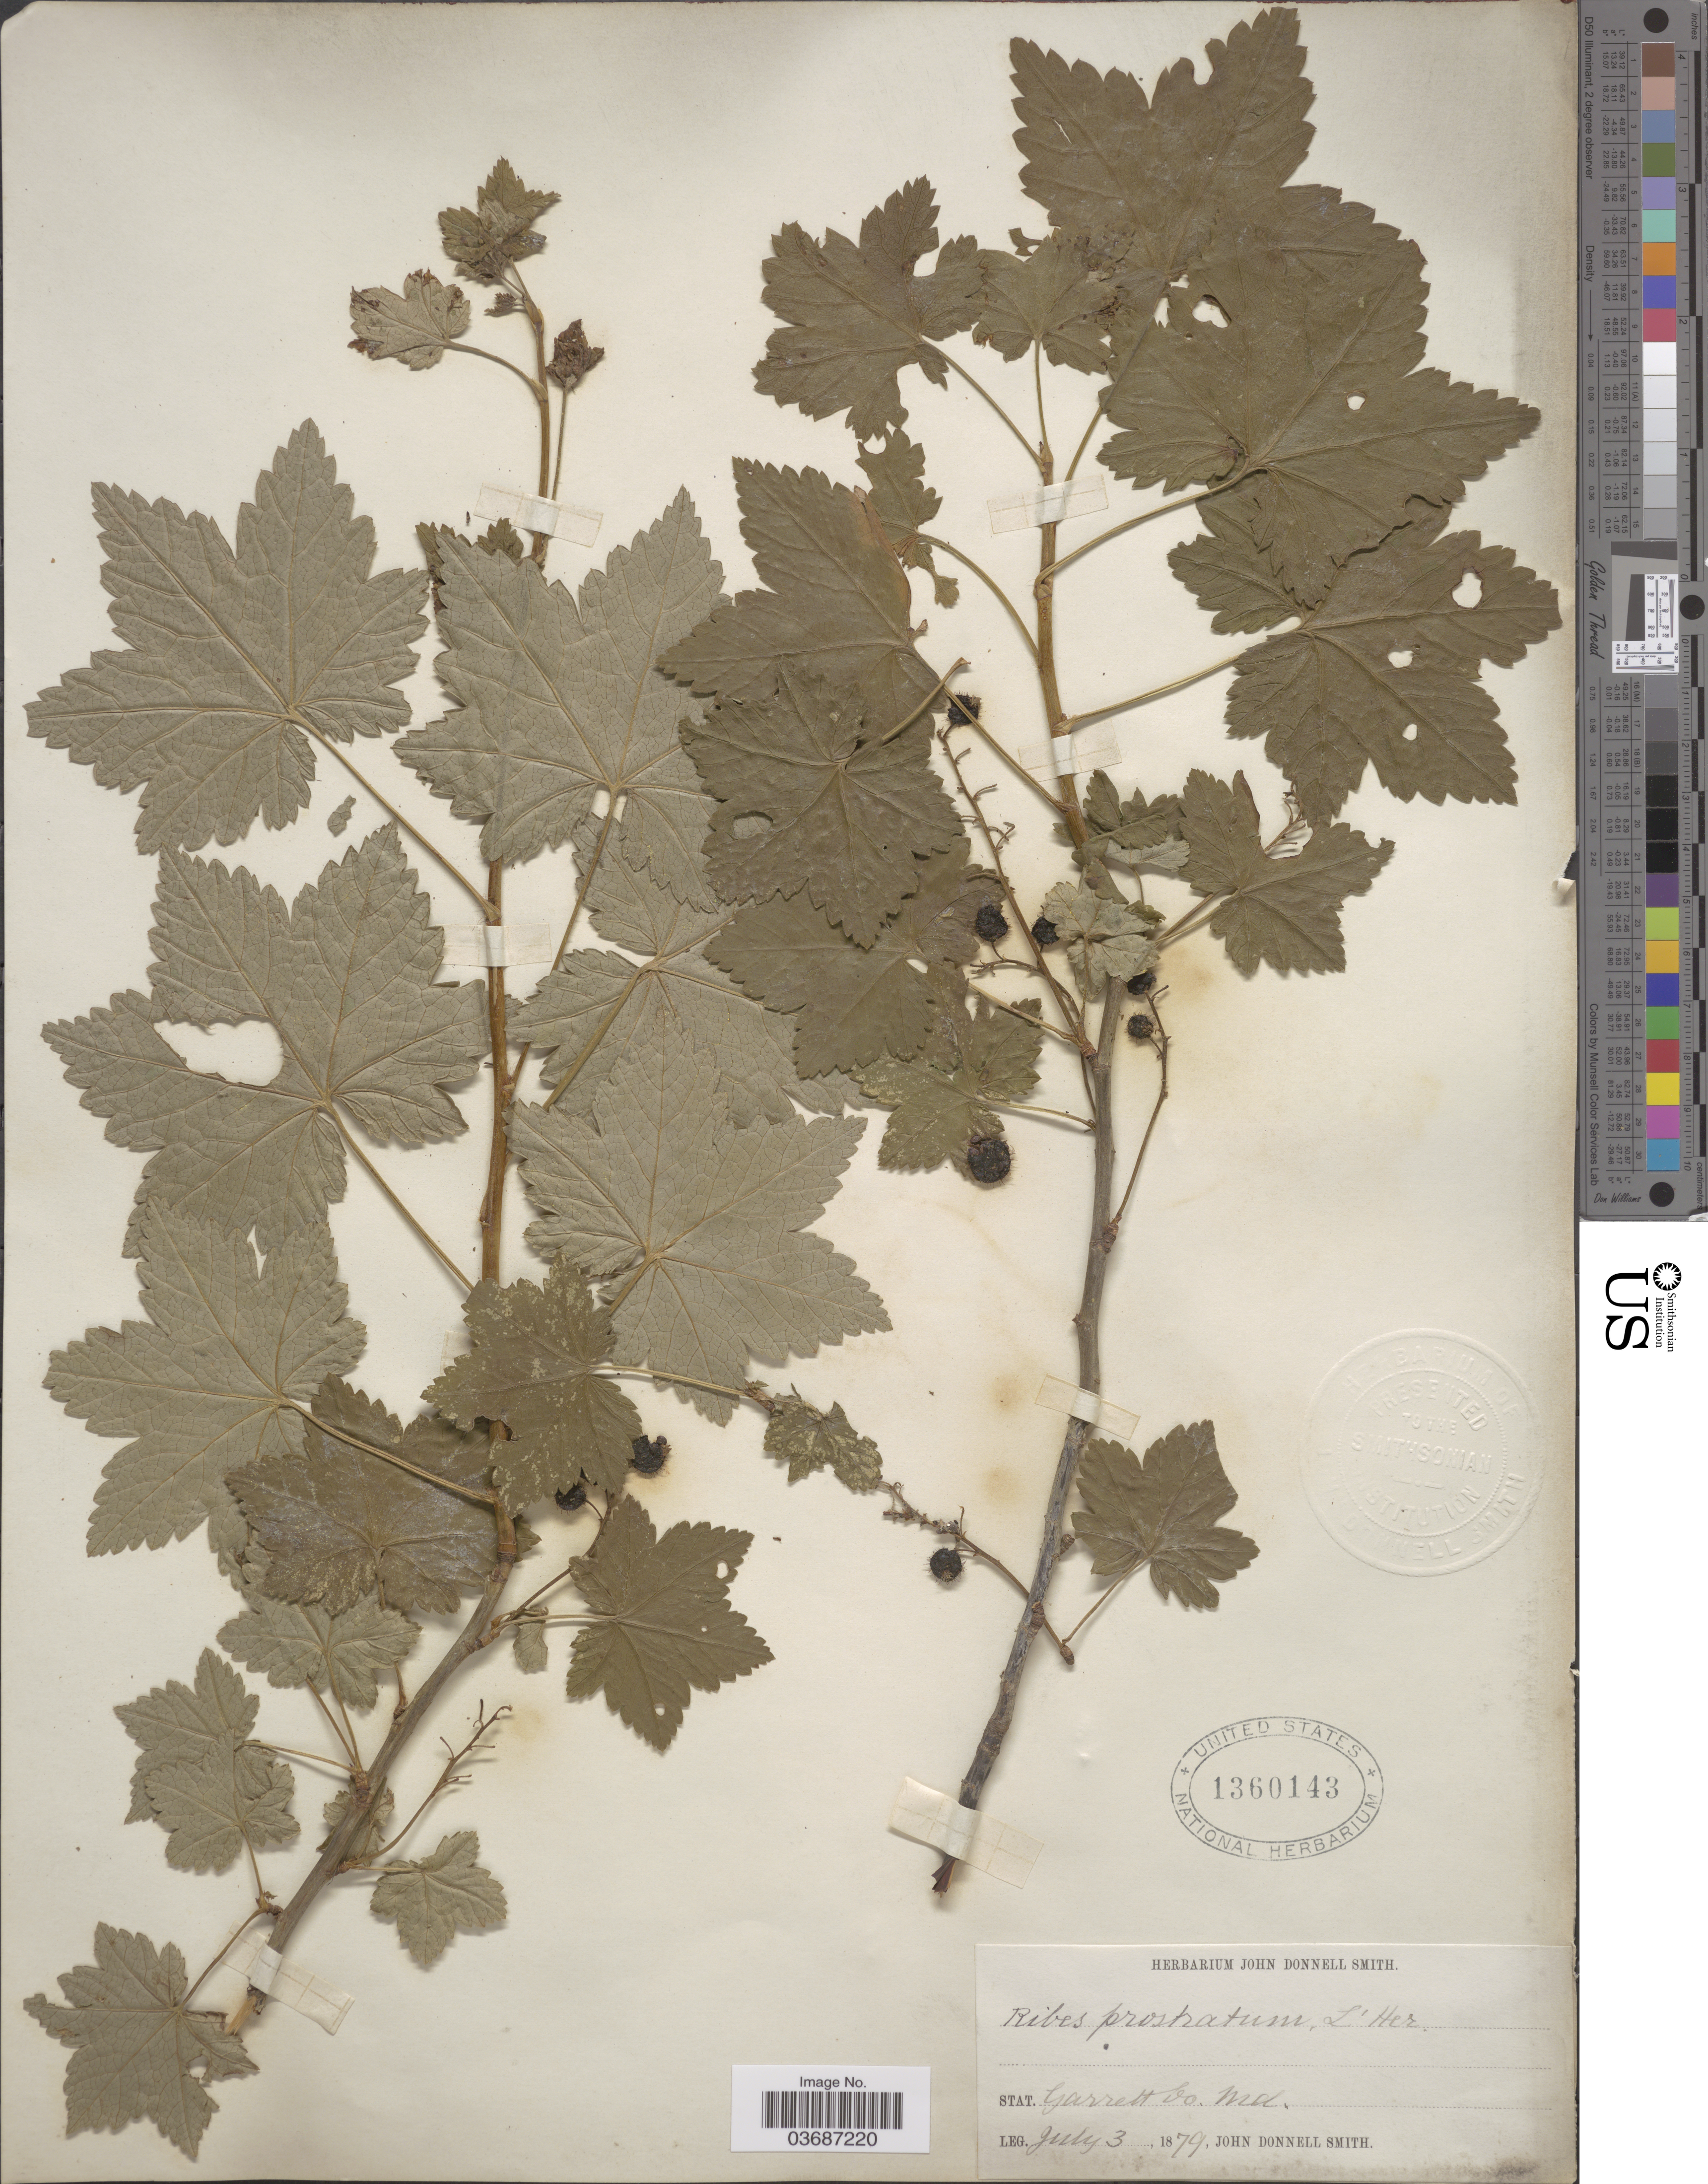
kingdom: Plantae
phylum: Tracheophyta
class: Magnoliopsida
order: Saxifragales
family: Grossulariaceae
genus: Ribes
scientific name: Ribes glandulosum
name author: Ruiz & Pav.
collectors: J. Donnell Smith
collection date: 1879-07-03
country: United States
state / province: Maryland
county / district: Garrett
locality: Stat. Garrett Co.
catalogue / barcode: US 1360143